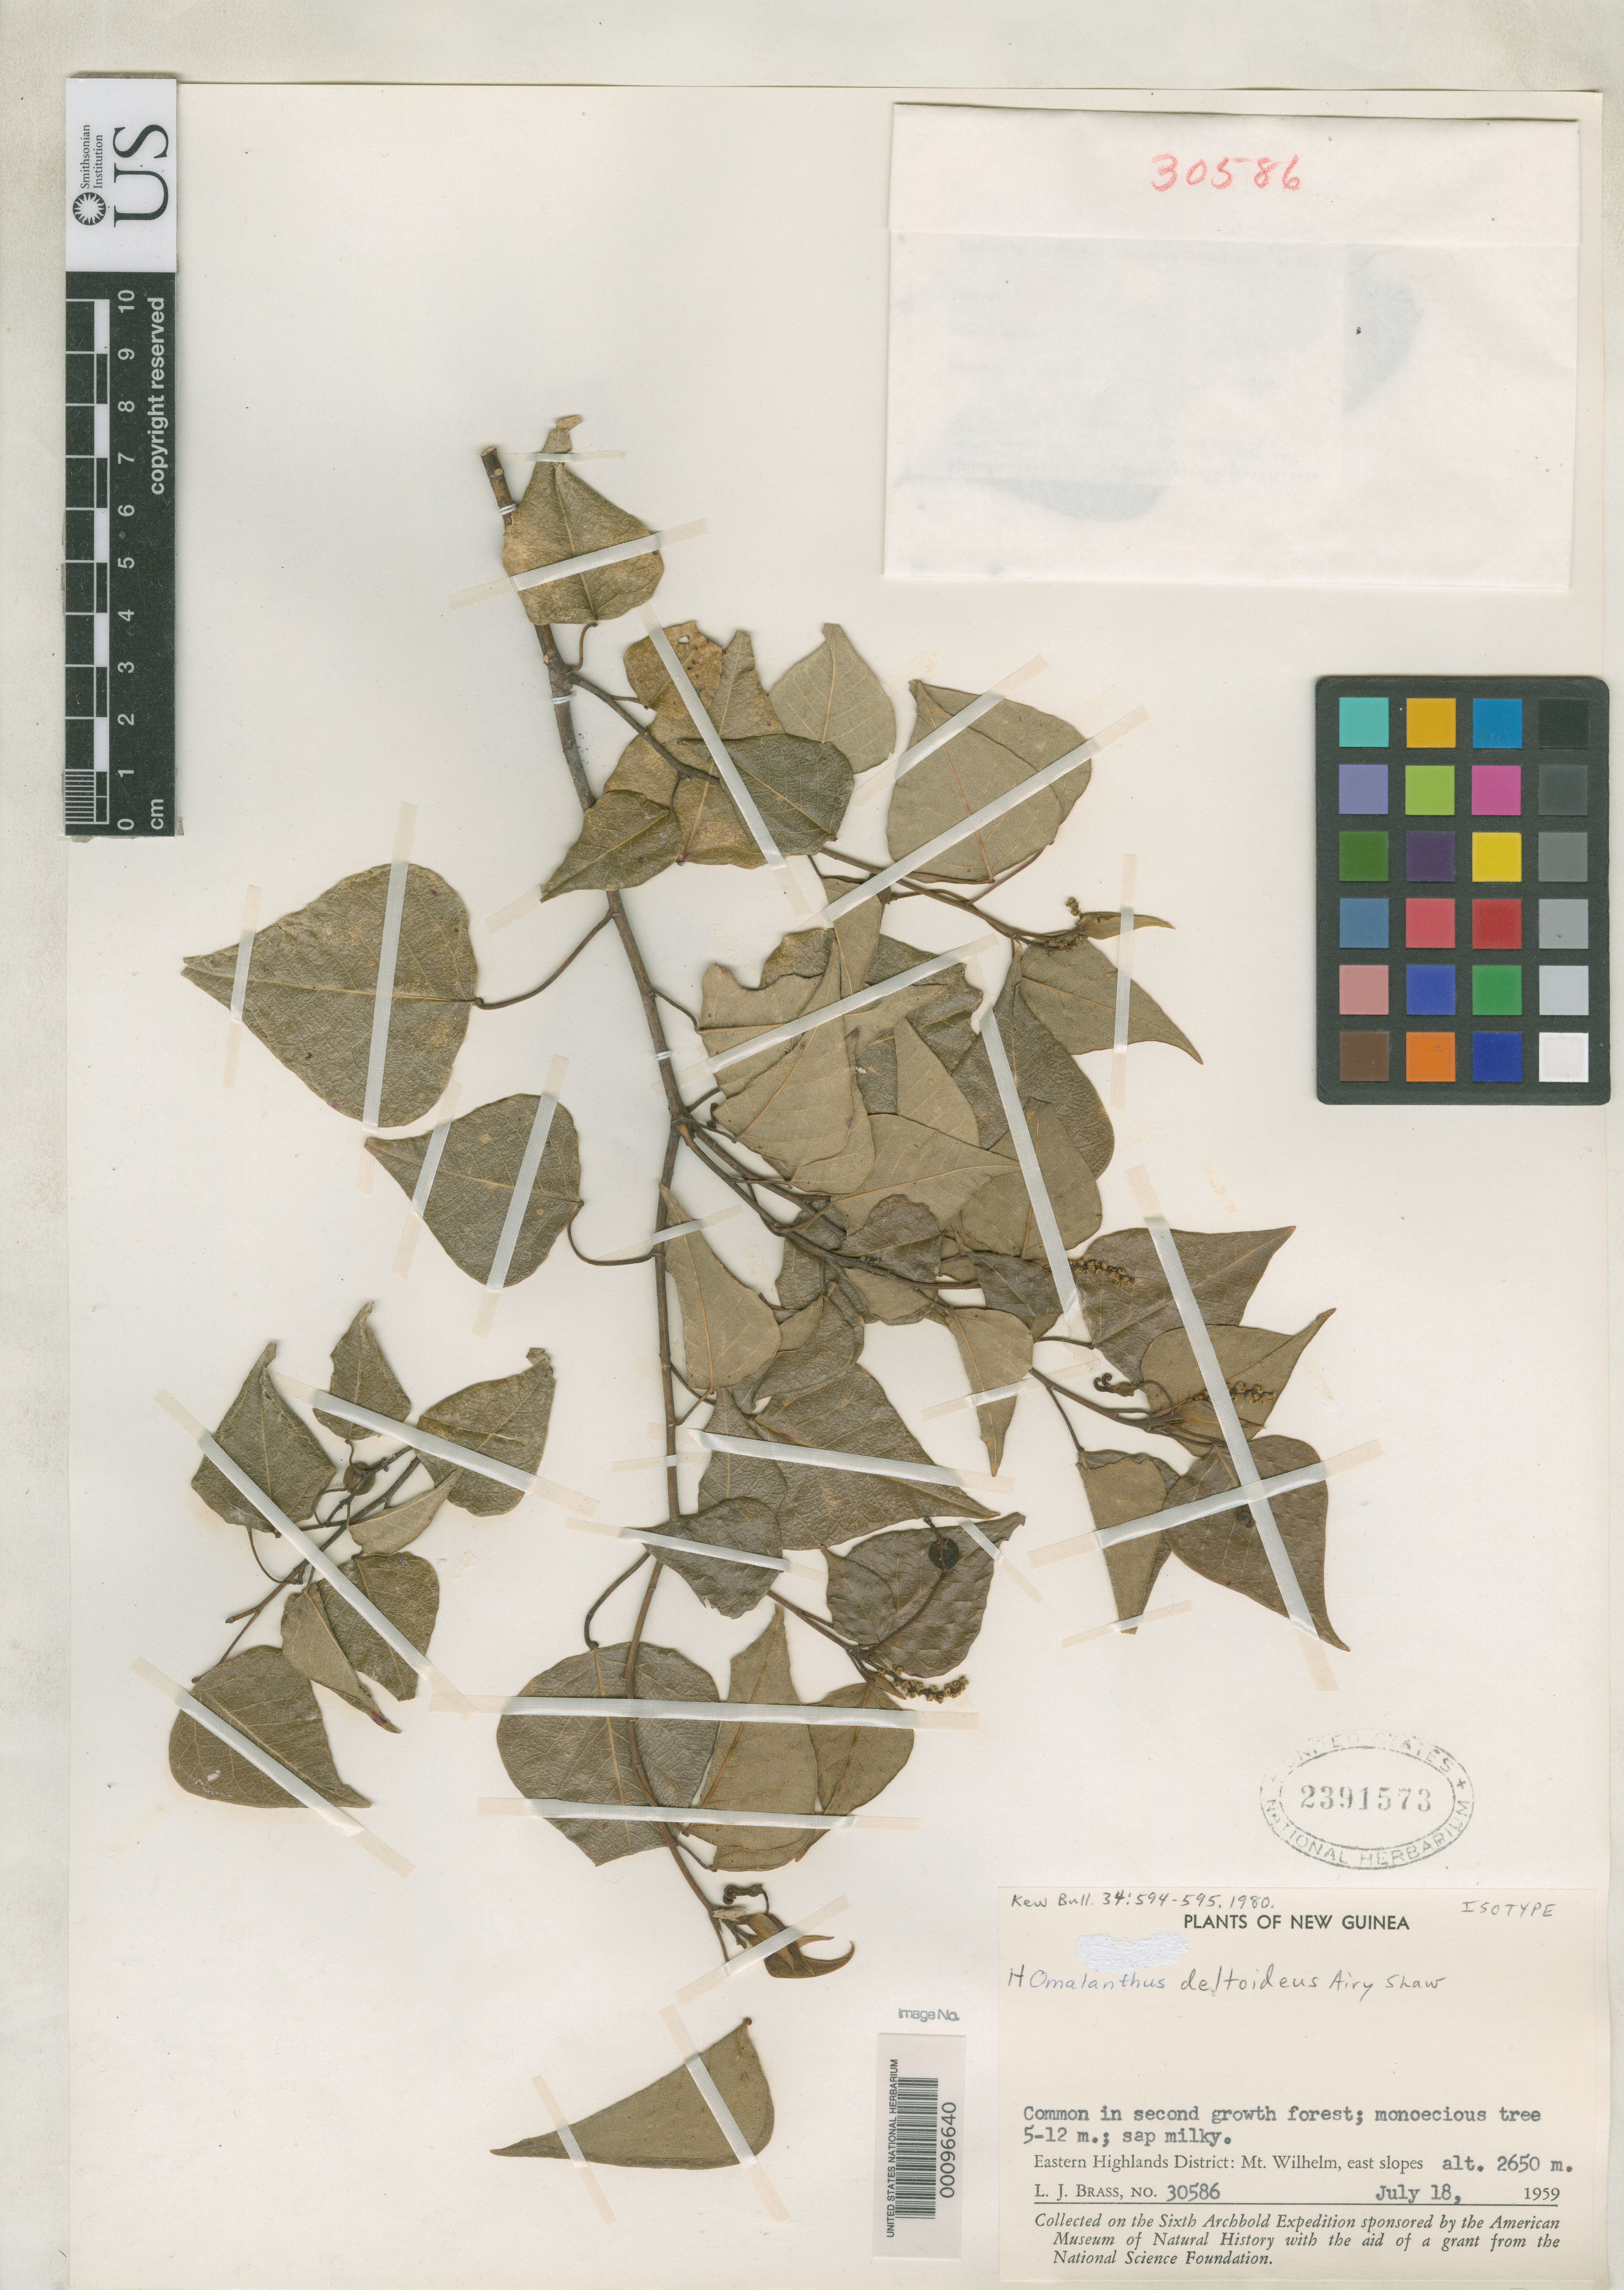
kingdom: Plantae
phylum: Tracheophyta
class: Magnoliopsida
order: Malpighiales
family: Euphorbiaceae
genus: Homalanthus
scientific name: Homalanthus deltoideus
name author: Airy Shaw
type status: Isotype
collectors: L. J. Brass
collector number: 30586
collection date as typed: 18 Jul 1959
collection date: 1959-07-18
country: Papua New Guinea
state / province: Eastern Highlands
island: New Guinea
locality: Mt. Wilhelm.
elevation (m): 2650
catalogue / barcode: US 2391573